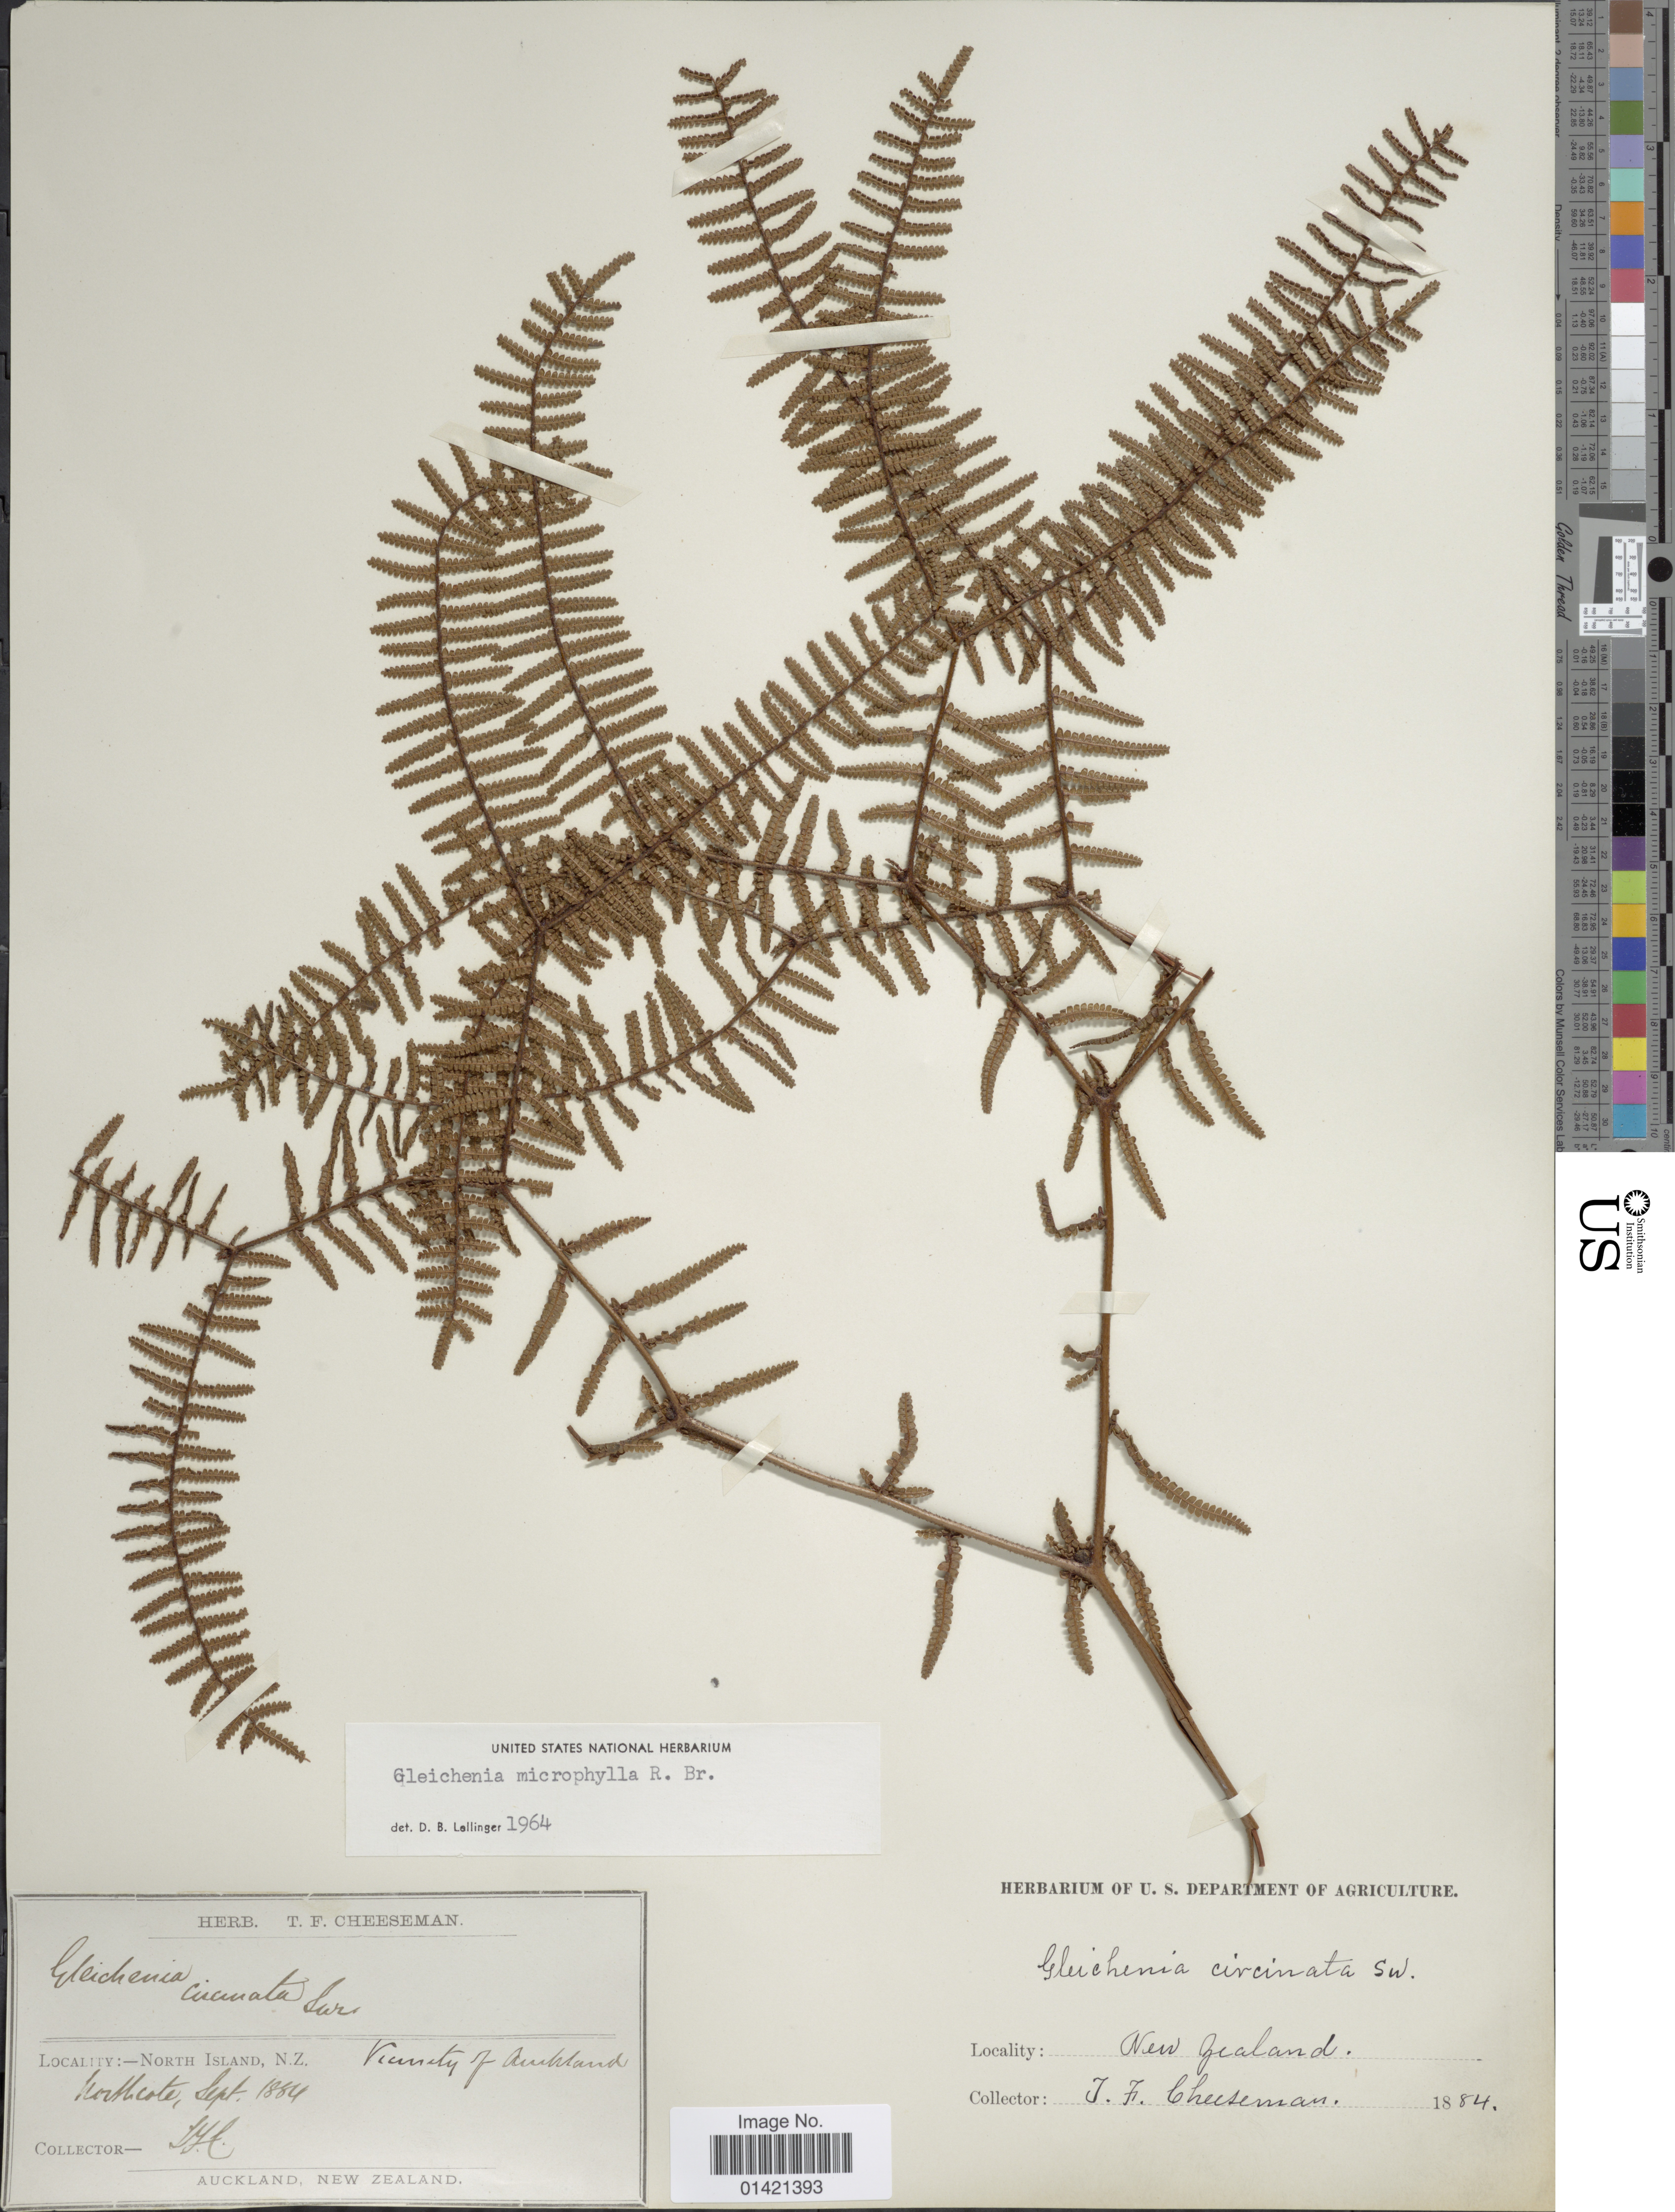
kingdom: Plantae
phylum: Tracheophyta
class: Polypodiopsida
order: Gleicheniales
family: Gleicheniaceae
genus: Gleichenia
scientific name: Gleichenia microphylla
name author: R. Br.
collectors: T. F. Cheeseman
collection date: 1884-09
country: New Zealand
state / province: Auckland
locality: North Island, N.Z. Northcote. Vicinity of Auckland.